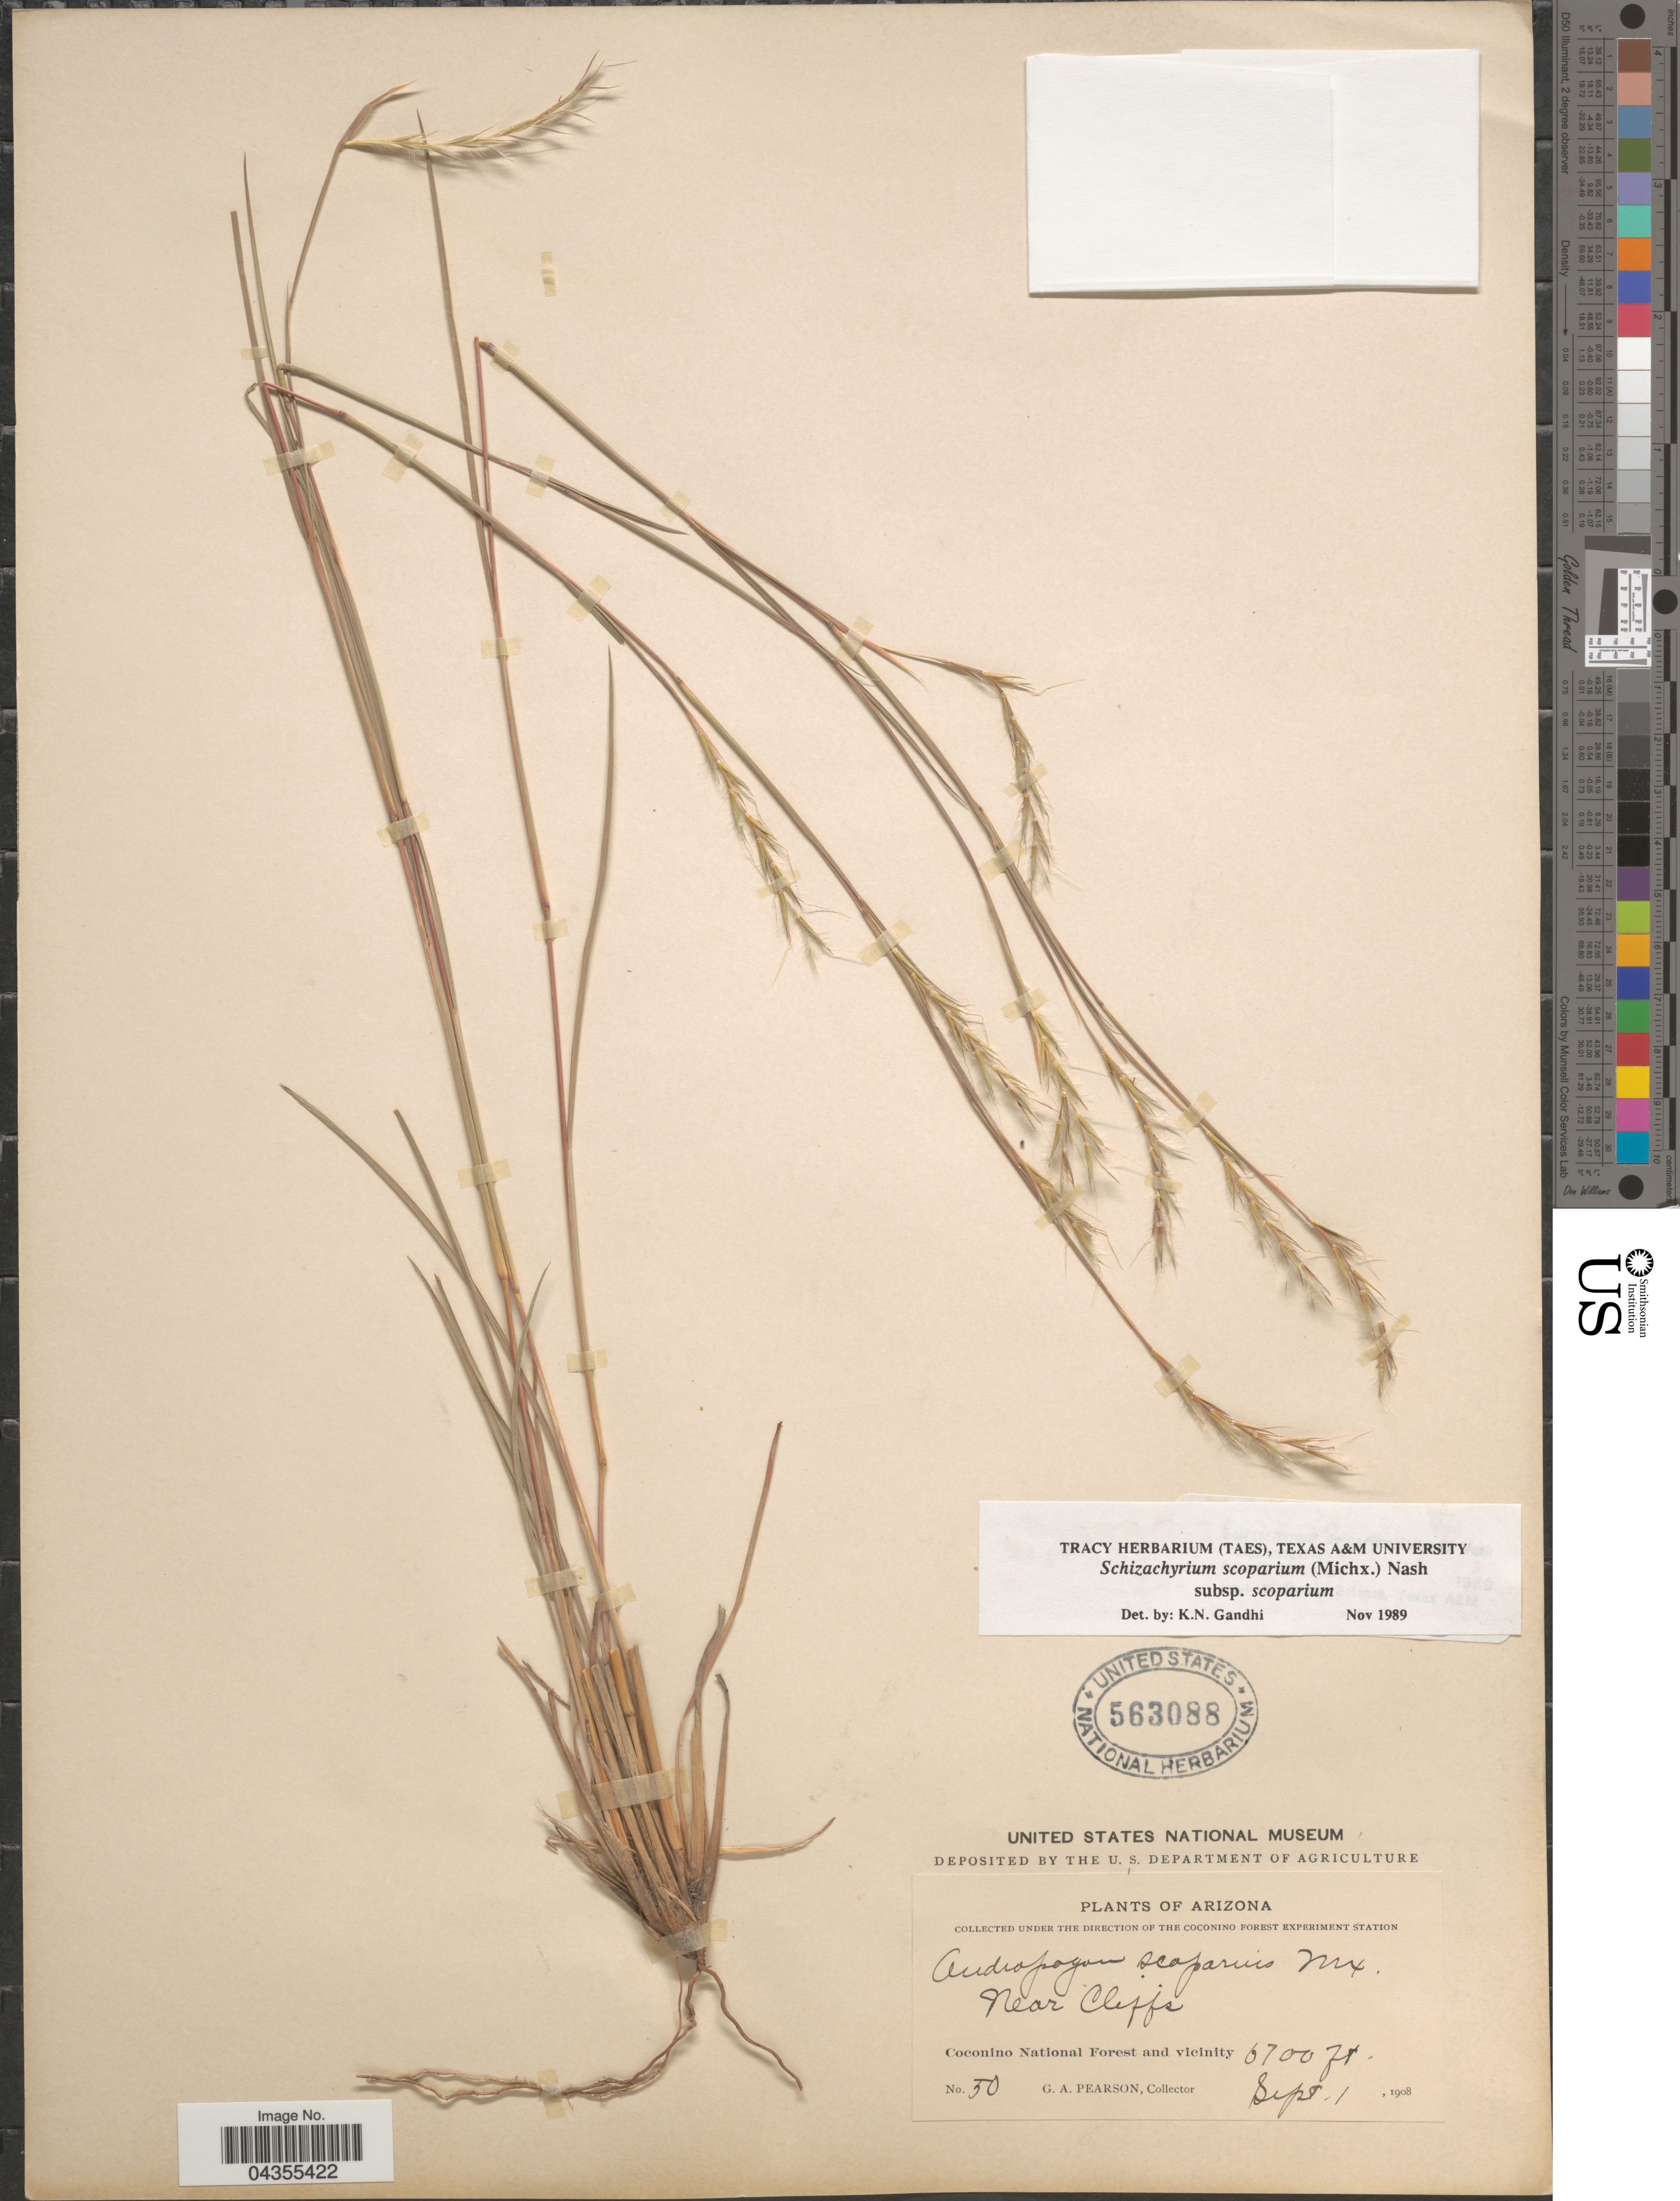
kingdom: Plantae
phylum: Tracheophyta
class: Liliopsida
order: Poales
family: Poaceae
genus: Schizachyrium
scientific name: Schizachyrium scoparium var. scoparium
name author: (Michx.) Nash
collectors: G. Pearson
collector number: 50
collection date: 1908-09-01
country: United States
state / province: Arizona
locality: Near cliffs. Coconino National Forest and vicinity.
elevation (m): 2042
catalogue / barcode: US 563088